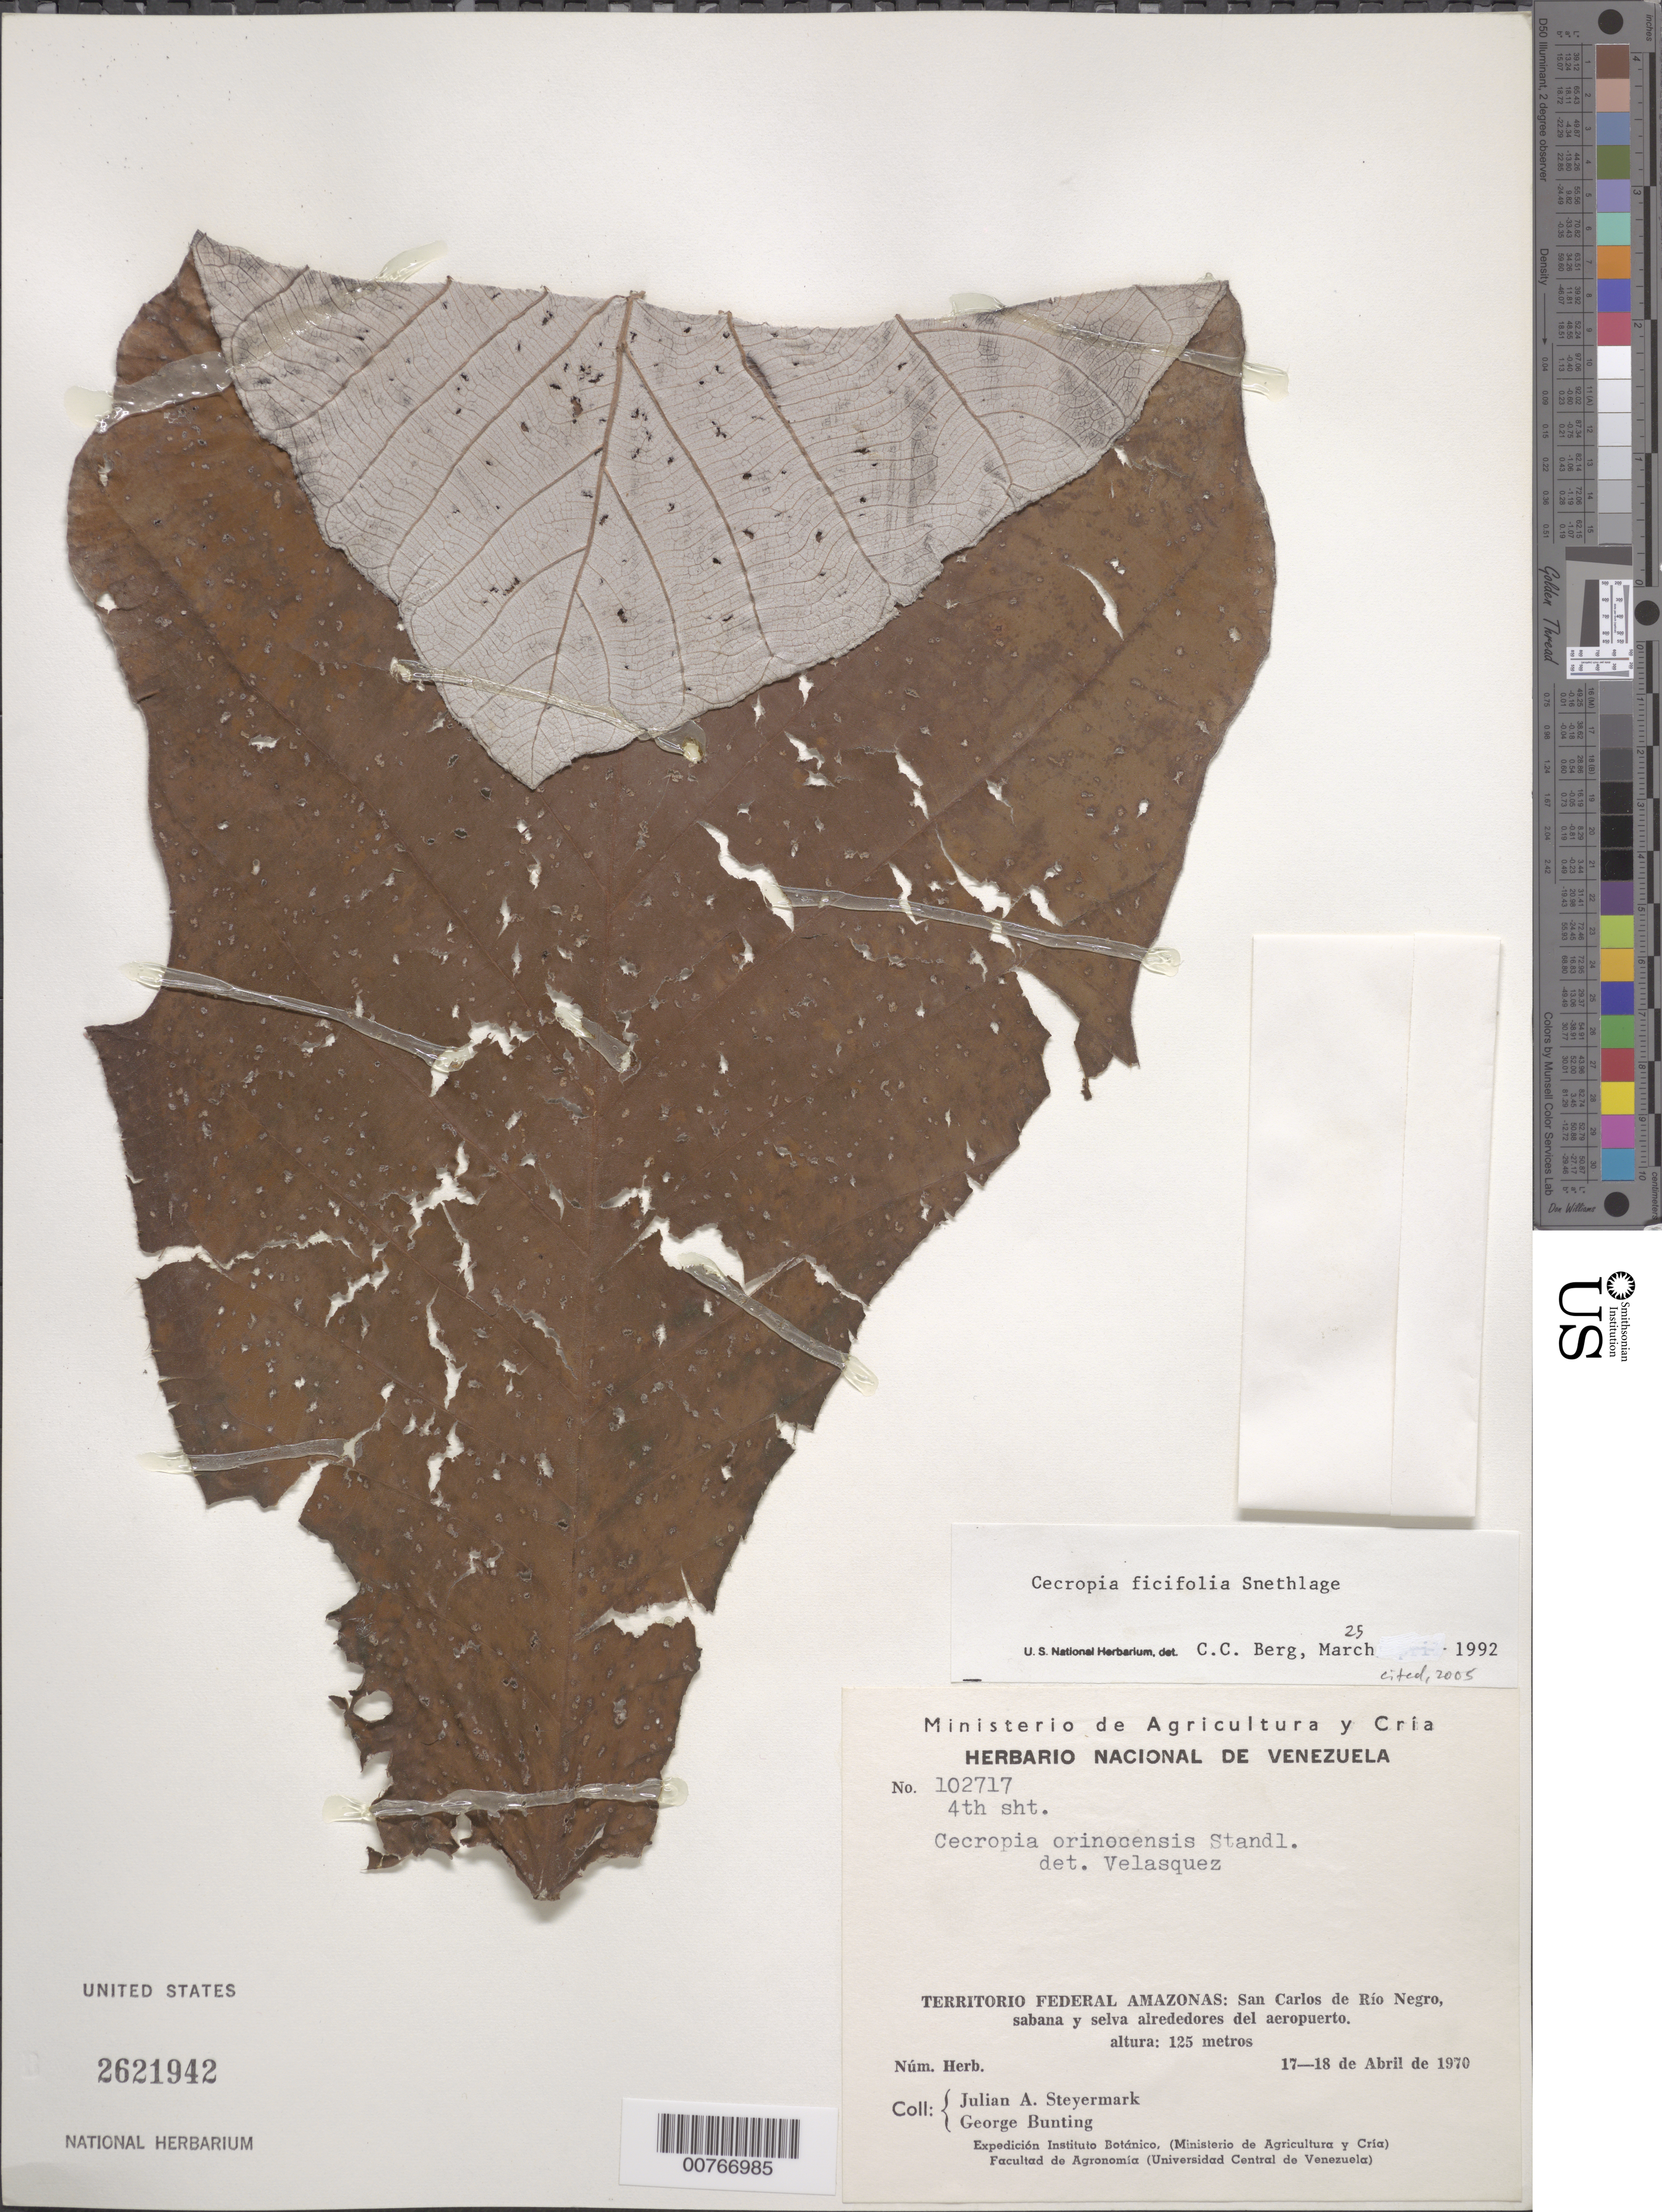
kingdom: Plantae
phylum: Tracheophyta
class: Magnoliopsida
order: Rosales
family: Urticaceae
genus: Cecropia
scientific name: Cecropia ficifolia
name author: Snethlage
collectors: J. Steyermark & G. S. Bunting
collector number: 102717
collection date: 1970-04-17/1970-04-18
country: Venezuela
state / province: Amazonas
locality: Territorio Federal Amazonas: San Carlos de Río Negro, sabana y selva alrededores del aeropuerto.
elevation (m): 125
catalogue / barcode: US 2621942